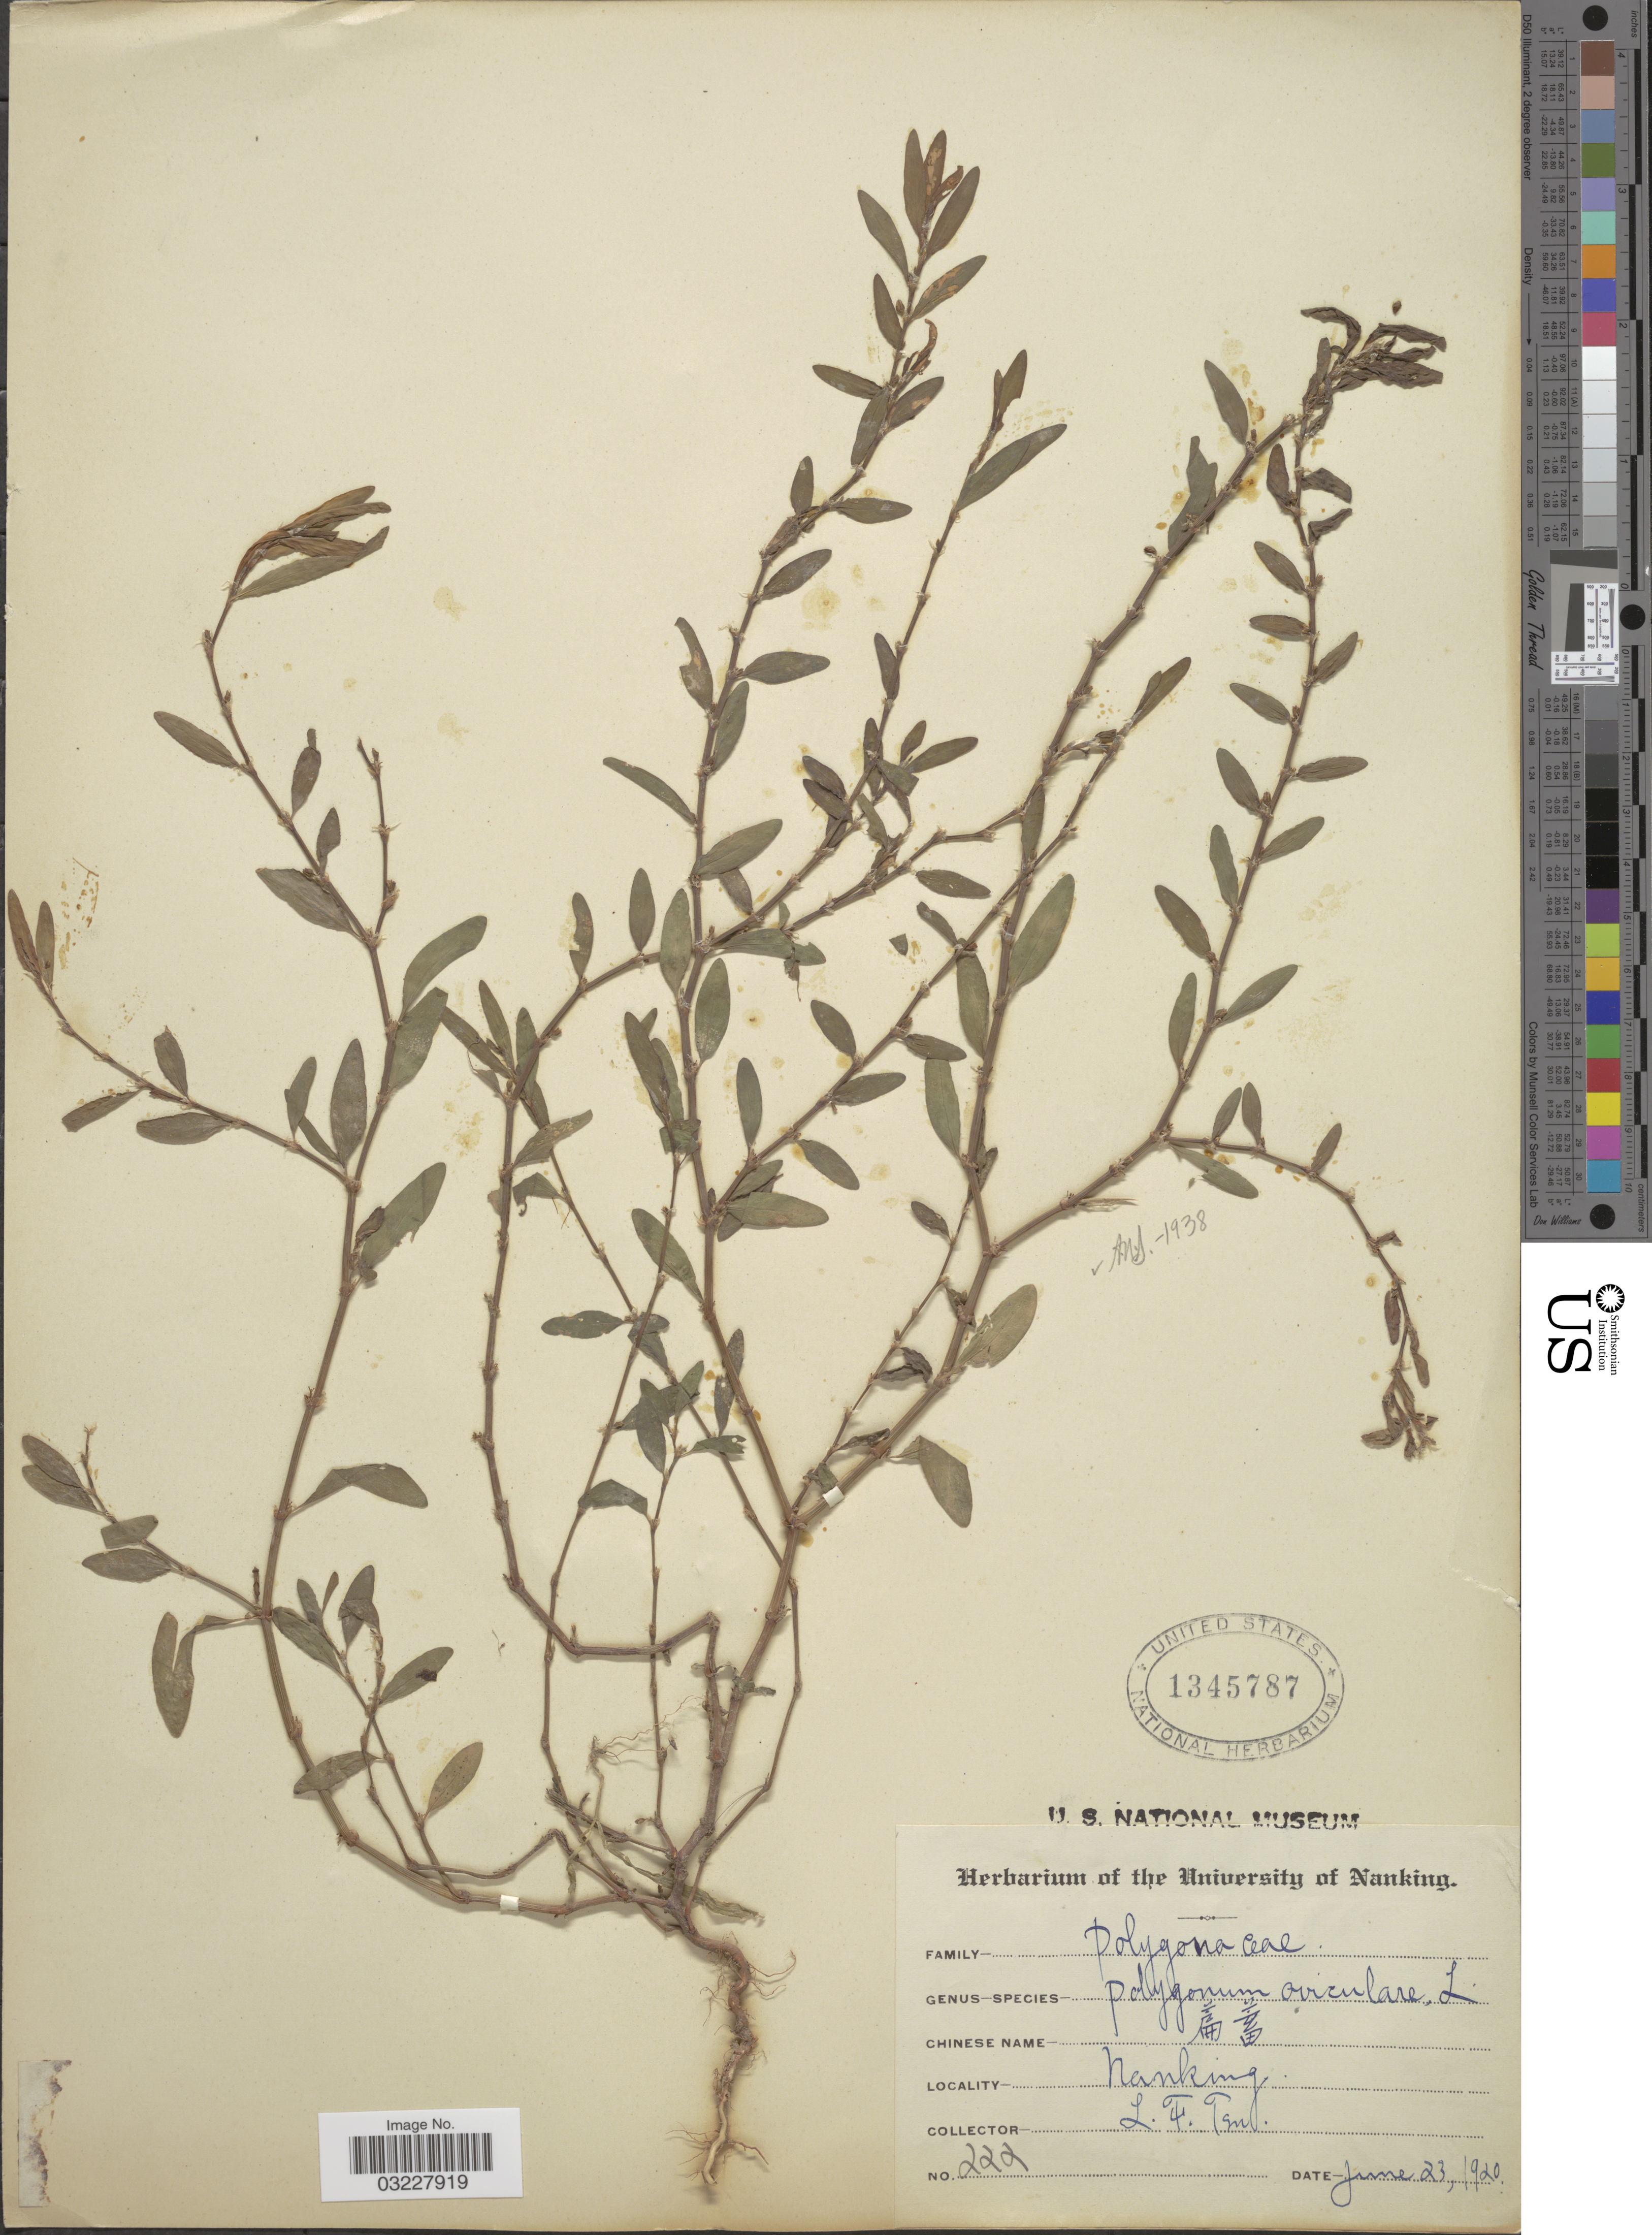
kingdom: Plantae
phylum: Tracheophyta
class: Magnoliopsida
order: Caryophyllales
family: Polygonaceae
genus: Polygonum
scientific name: Polygonum aviculare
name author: L.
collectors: L. Ten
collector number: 222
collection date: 1920-06-23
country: China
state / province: Jiangsu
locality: Nanking.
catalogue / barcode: US 1345787